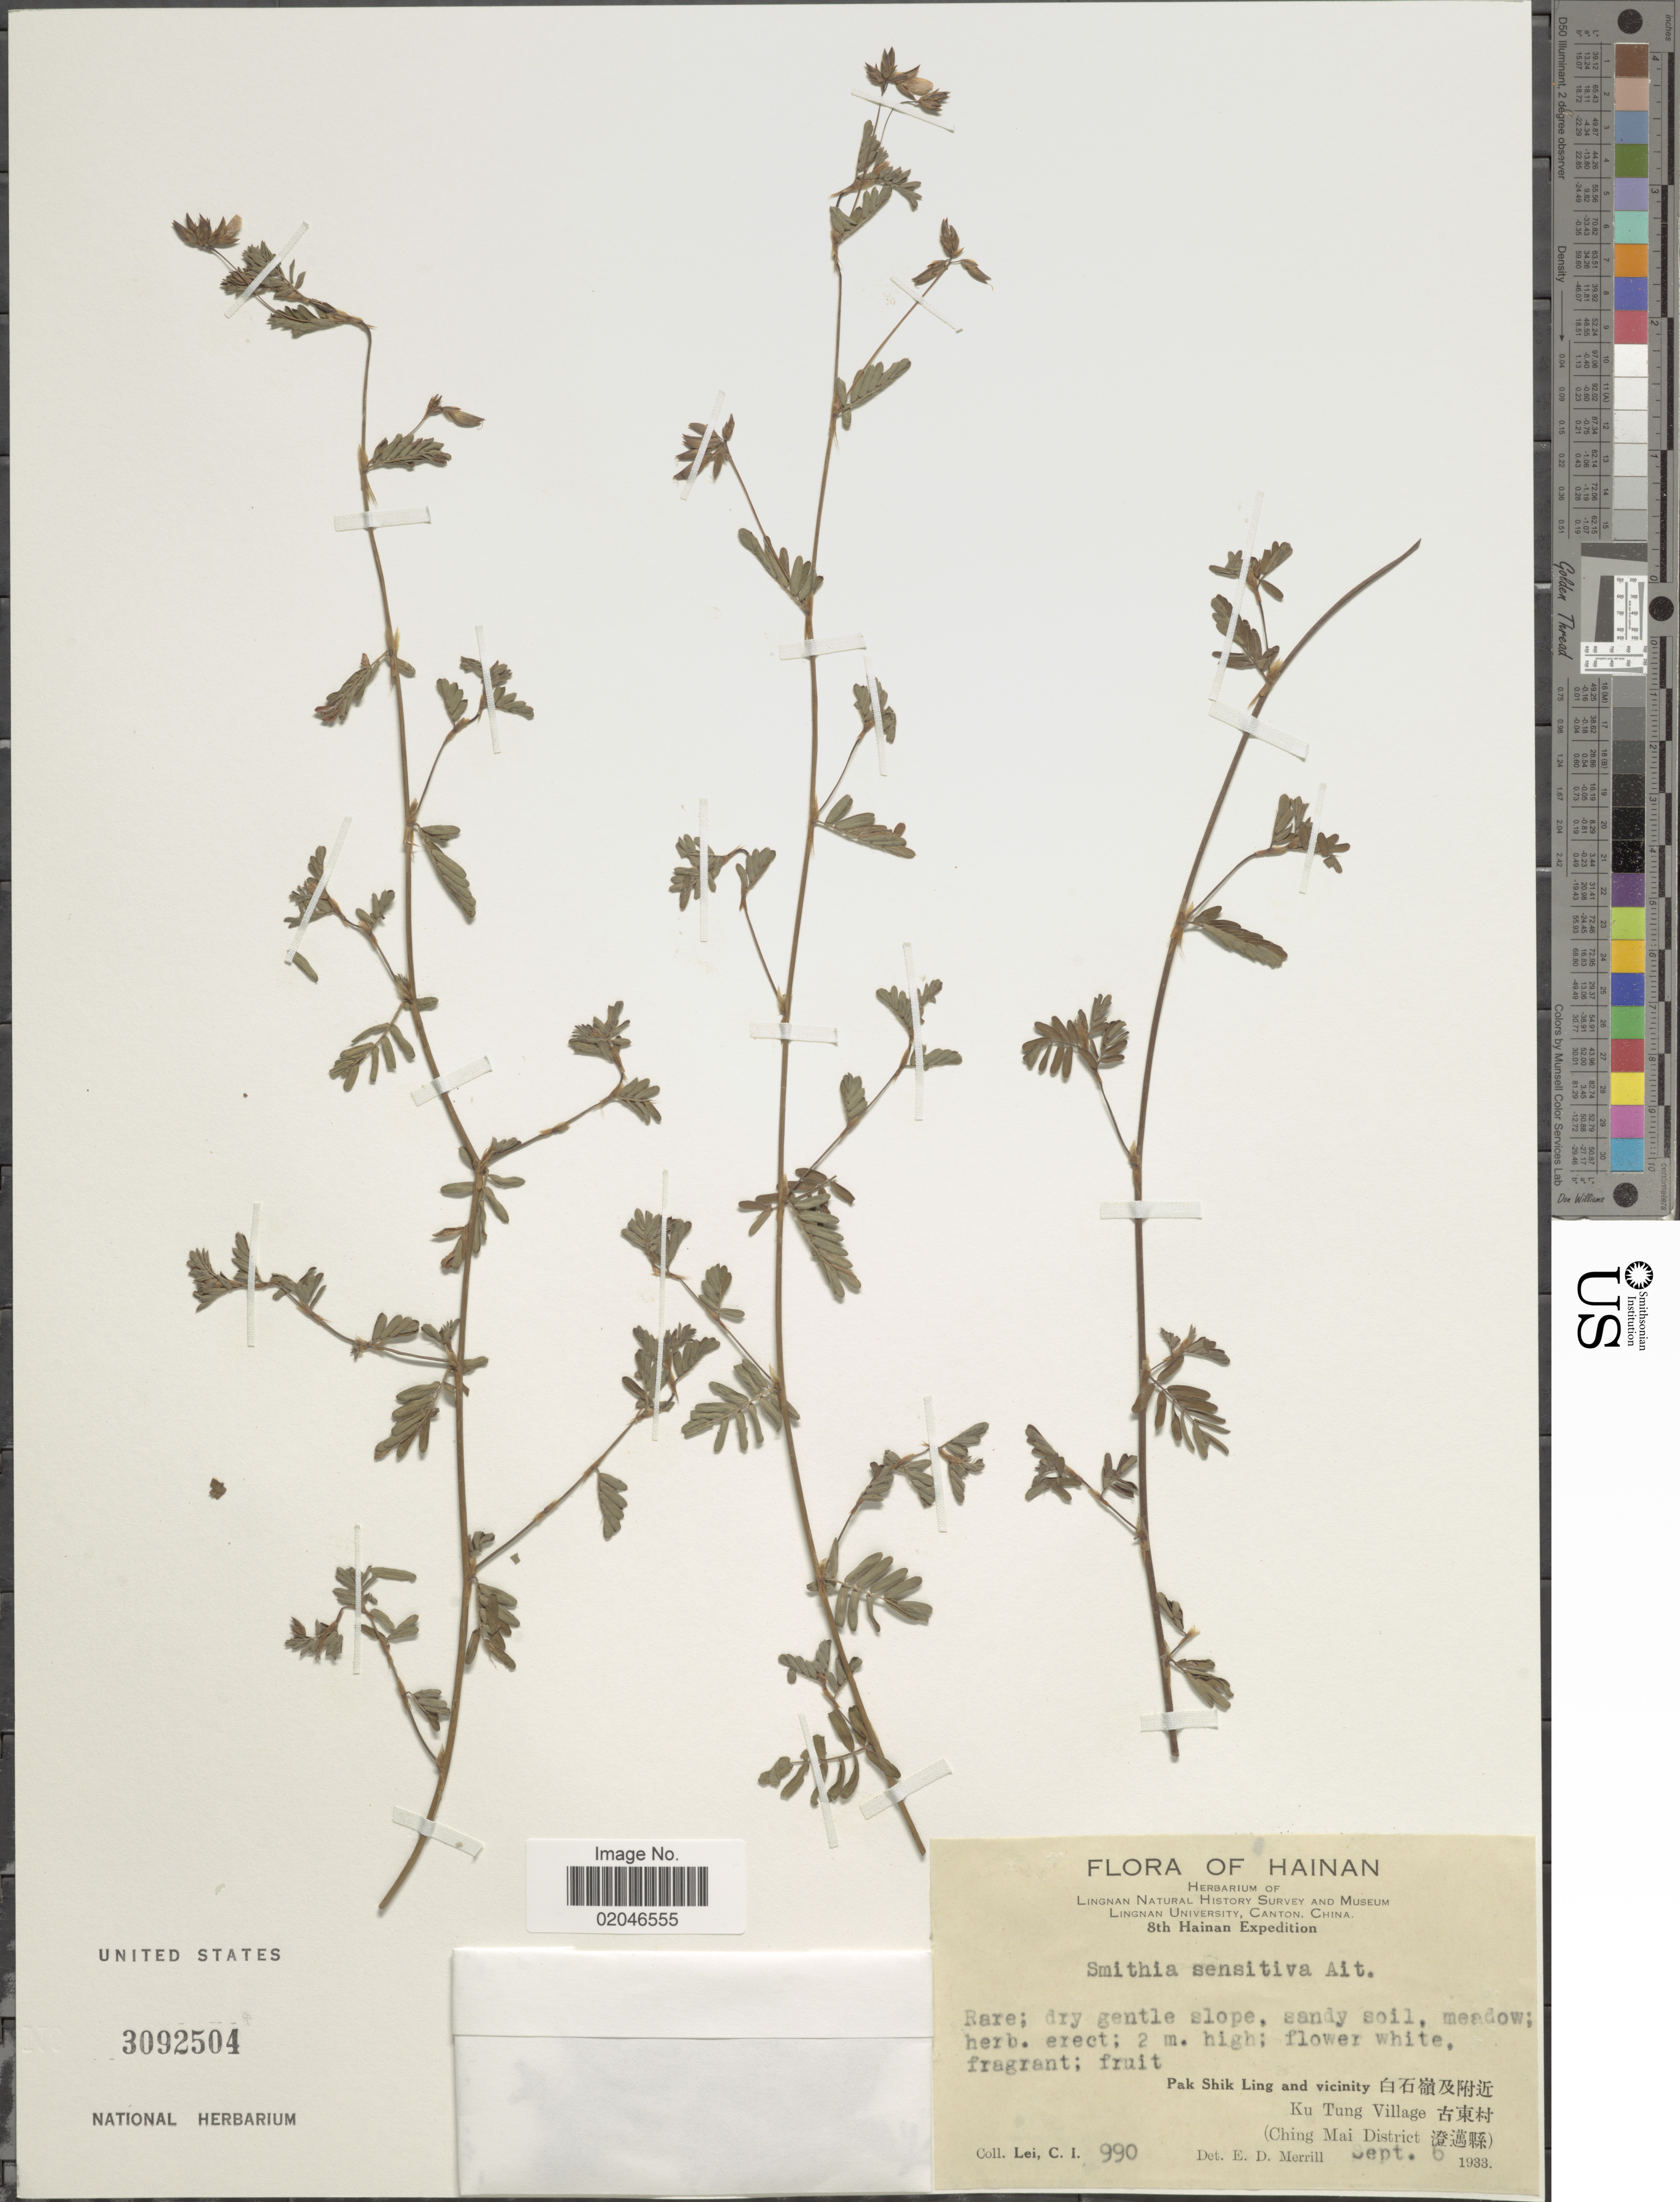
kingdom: Plantae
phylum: Tracheophyta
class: Magnoliopsida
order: Fabales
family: Fabaceae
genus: Smithia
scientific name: Smithia sensitiva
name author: Aiton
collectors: C. I. Lei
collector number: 990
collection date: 1933-09-06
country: China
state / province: Hainan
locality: Pak Shik Ling and vicinity X, Ku Tung Village X, (Ching Mai District X)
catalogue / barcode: US 3092504